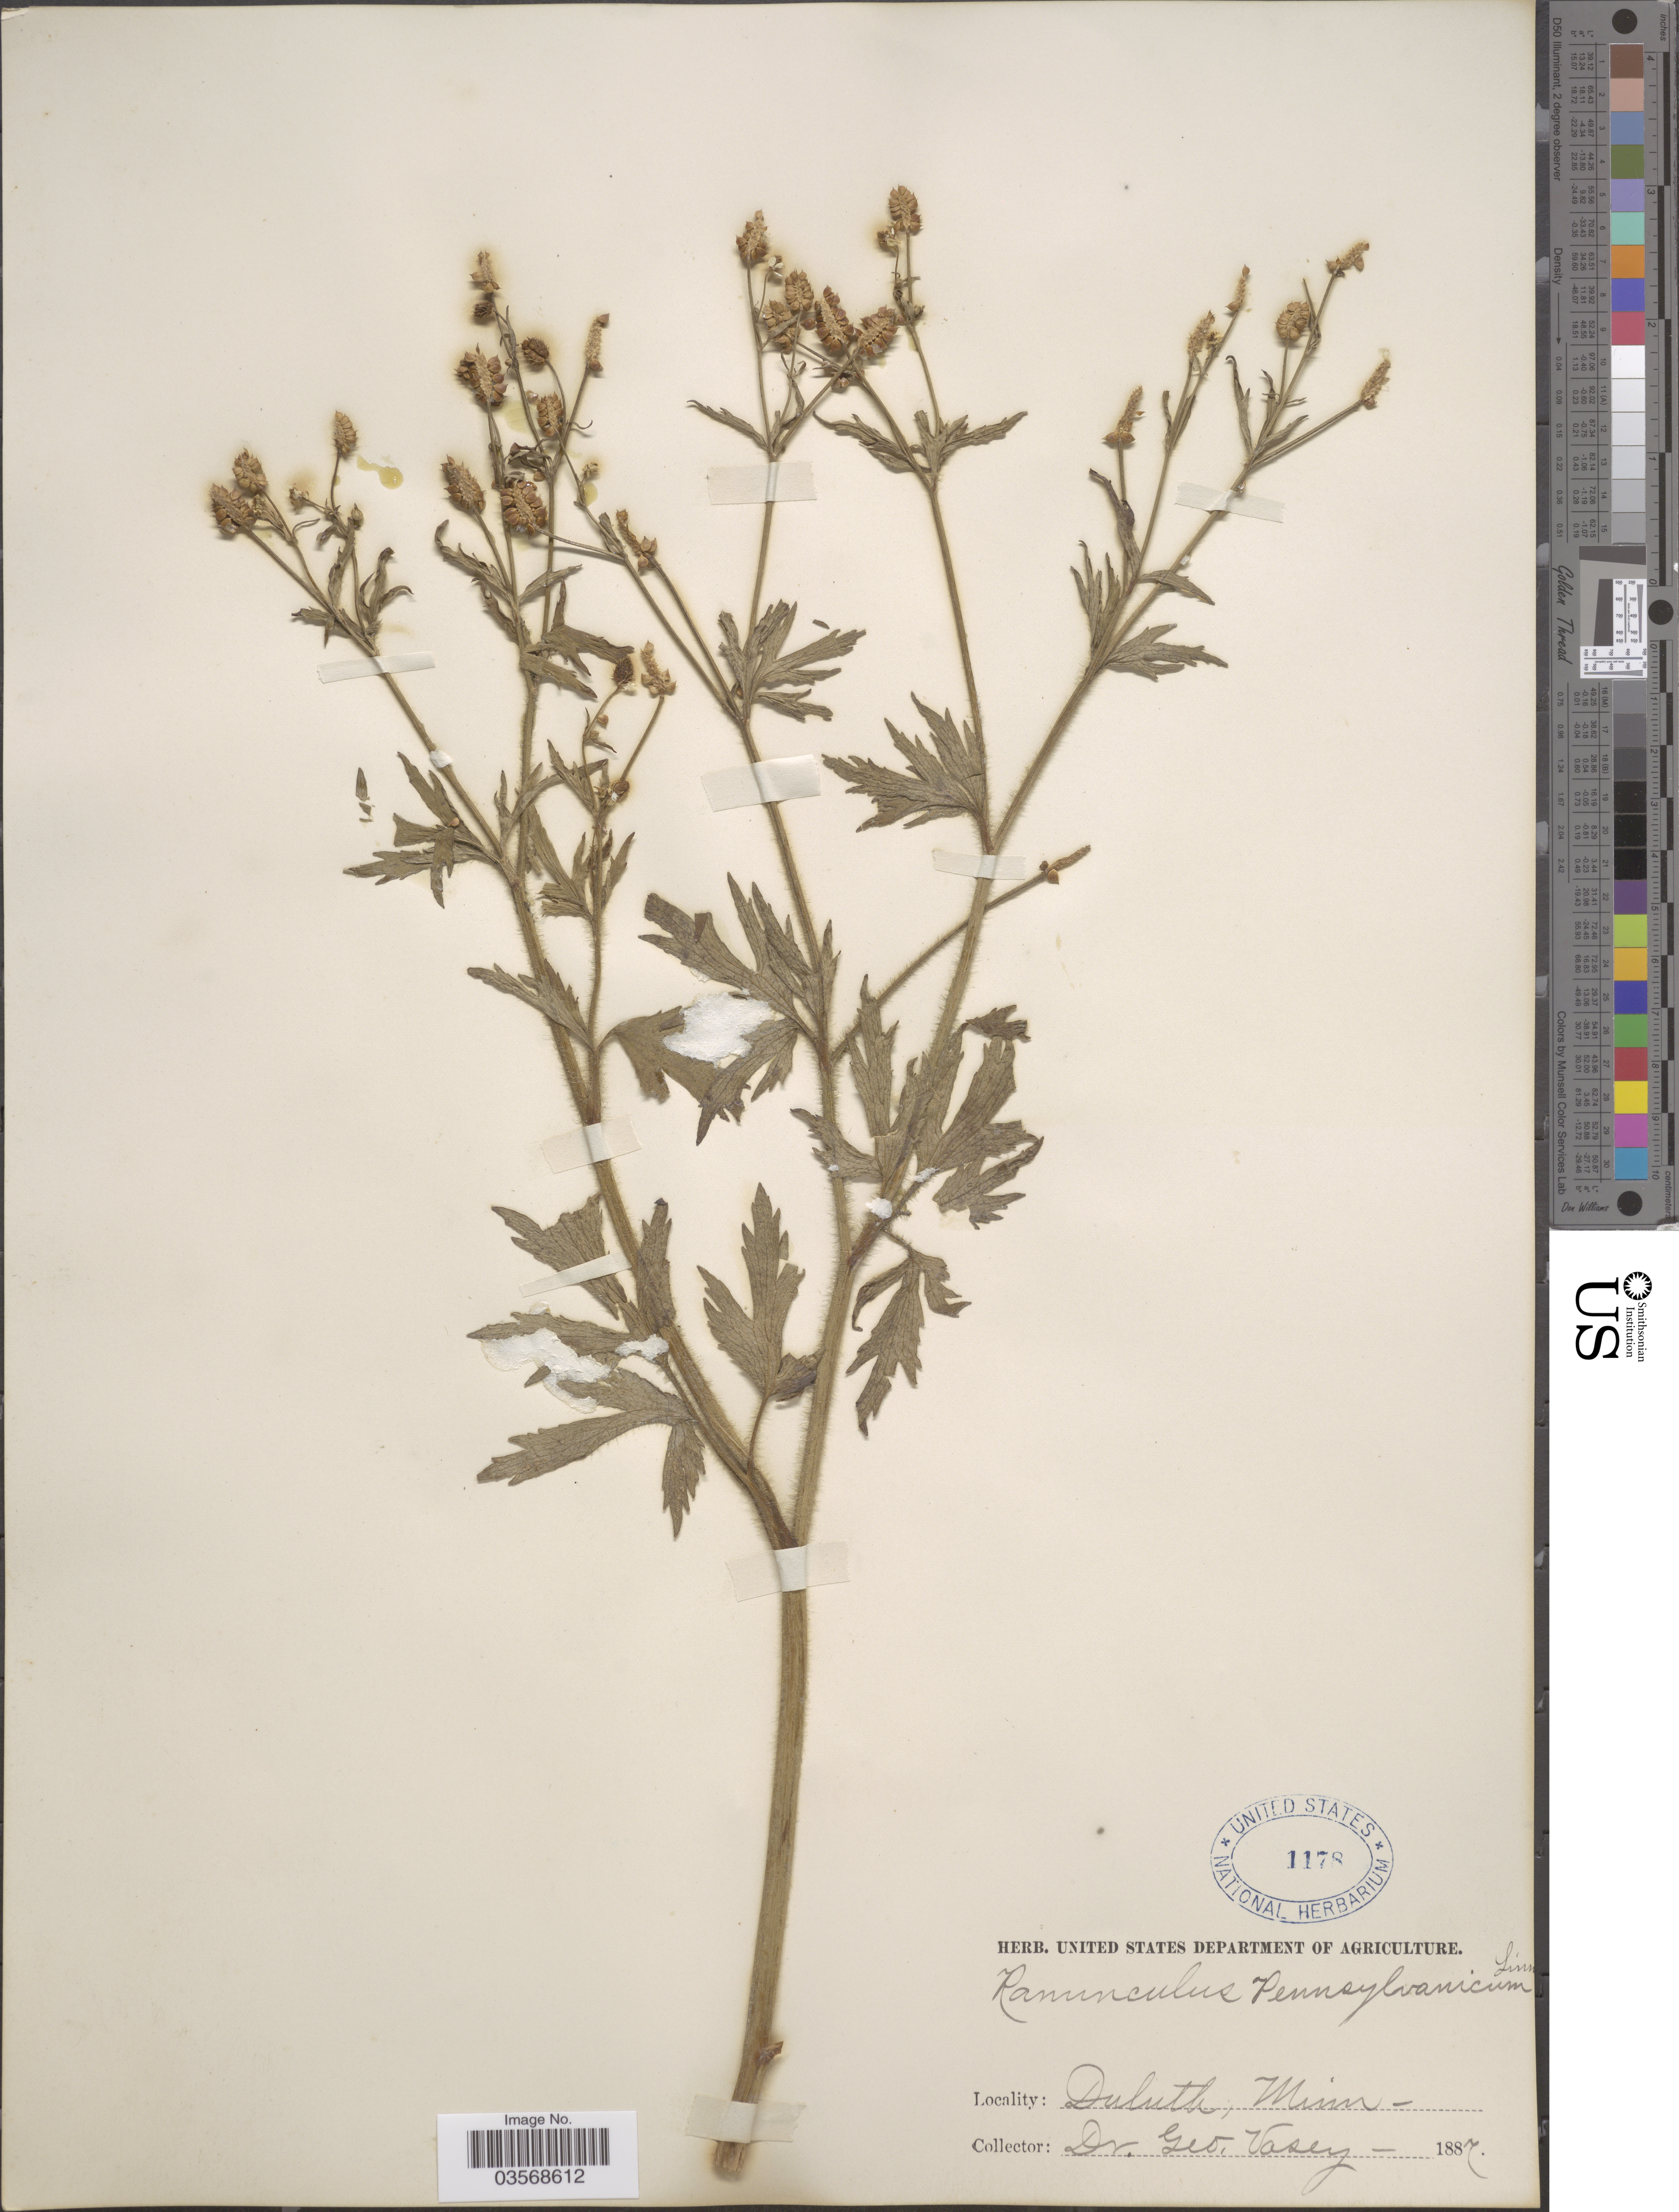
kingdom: Plantae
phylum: Tracheophyta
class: Magnoliopsida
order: Ranunculales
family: Ranunculaceae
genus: Ranunculus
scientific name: Ranunculus pensylvanicus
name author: L. f.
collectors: G. Vasey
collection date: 1887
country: United States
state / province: Minnesota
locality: Duluth.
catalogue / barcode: US 1178